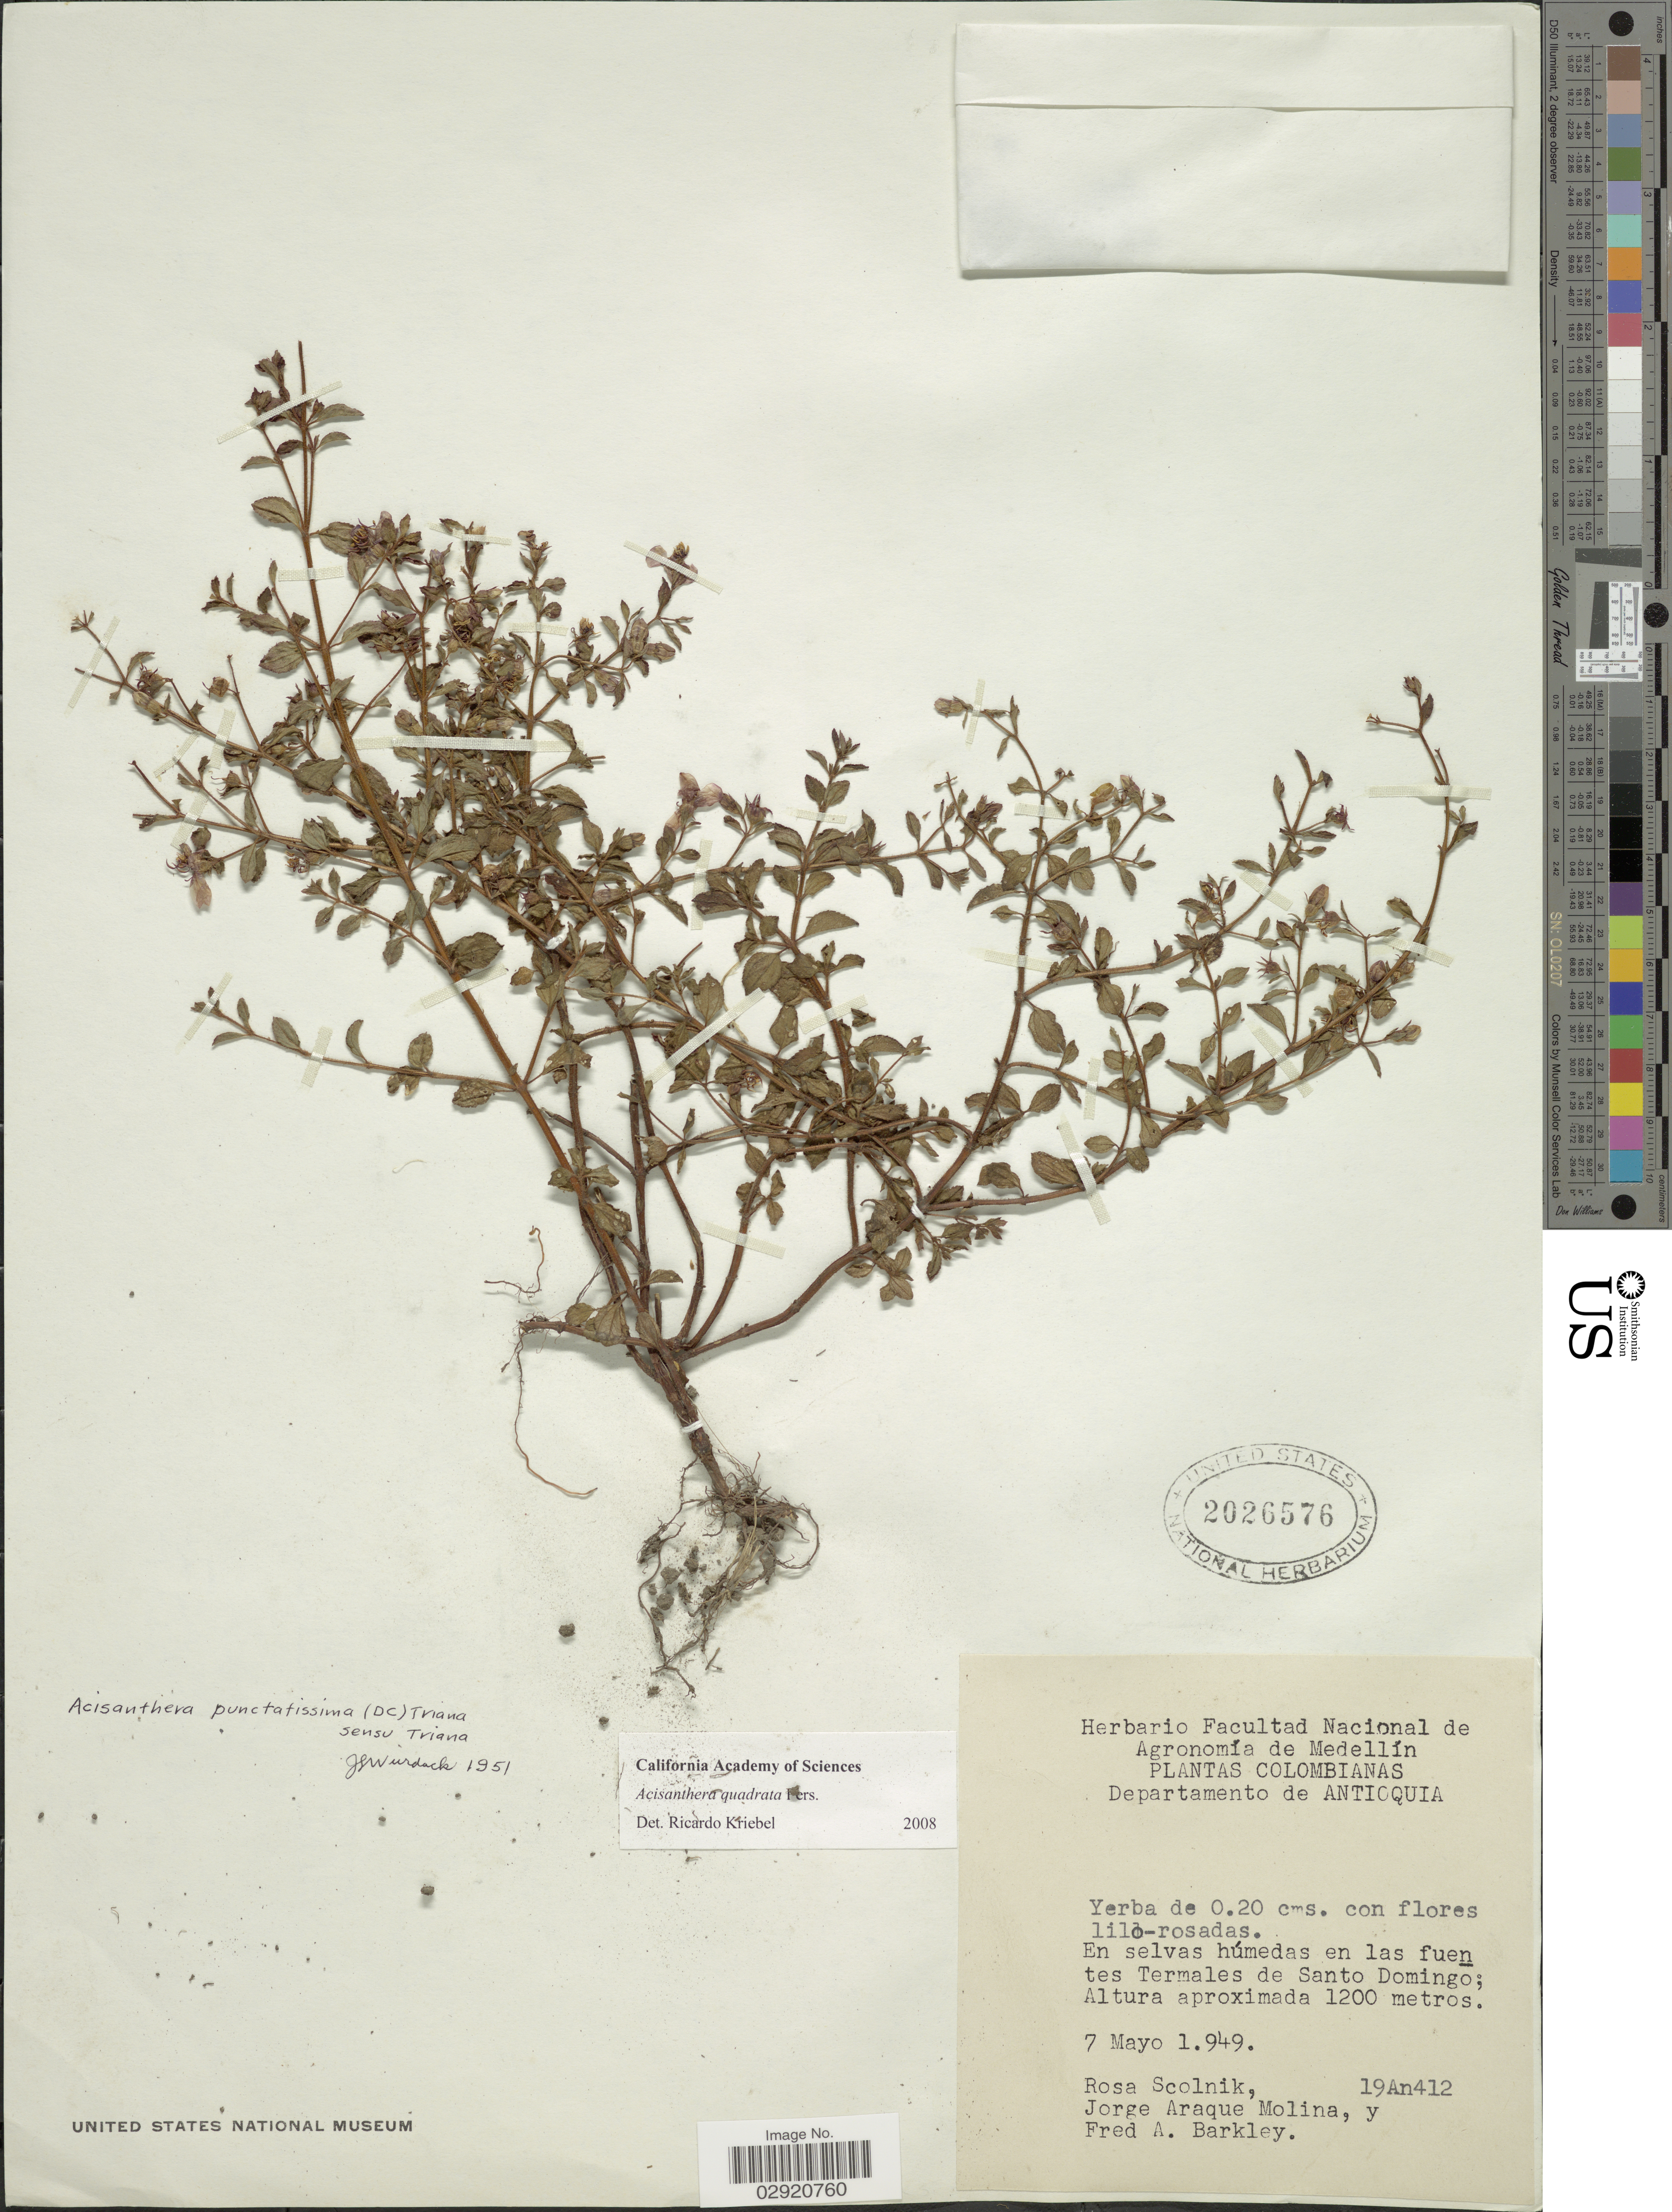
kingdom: Plantae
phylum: Tracheophyta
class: Magnoliopsida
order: Myrtales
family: Melastomataceae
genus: Acisanthera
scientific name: Acisanthera variabilis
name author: Triana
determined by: Nunes da Silva, Diego, (RB), Jardim Botanico do Rio de Janeiro - Herbario (BRAZIL)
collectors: R. Scolnik, J. A. Molina & F. A. Barkley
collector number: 19An412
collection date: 1949-05-07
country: Colombia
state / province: Antioquia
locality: Departamento de Antioquia. En las fuentes Termales de Santo Domingo.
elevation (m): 1200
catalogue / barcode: US 2026576